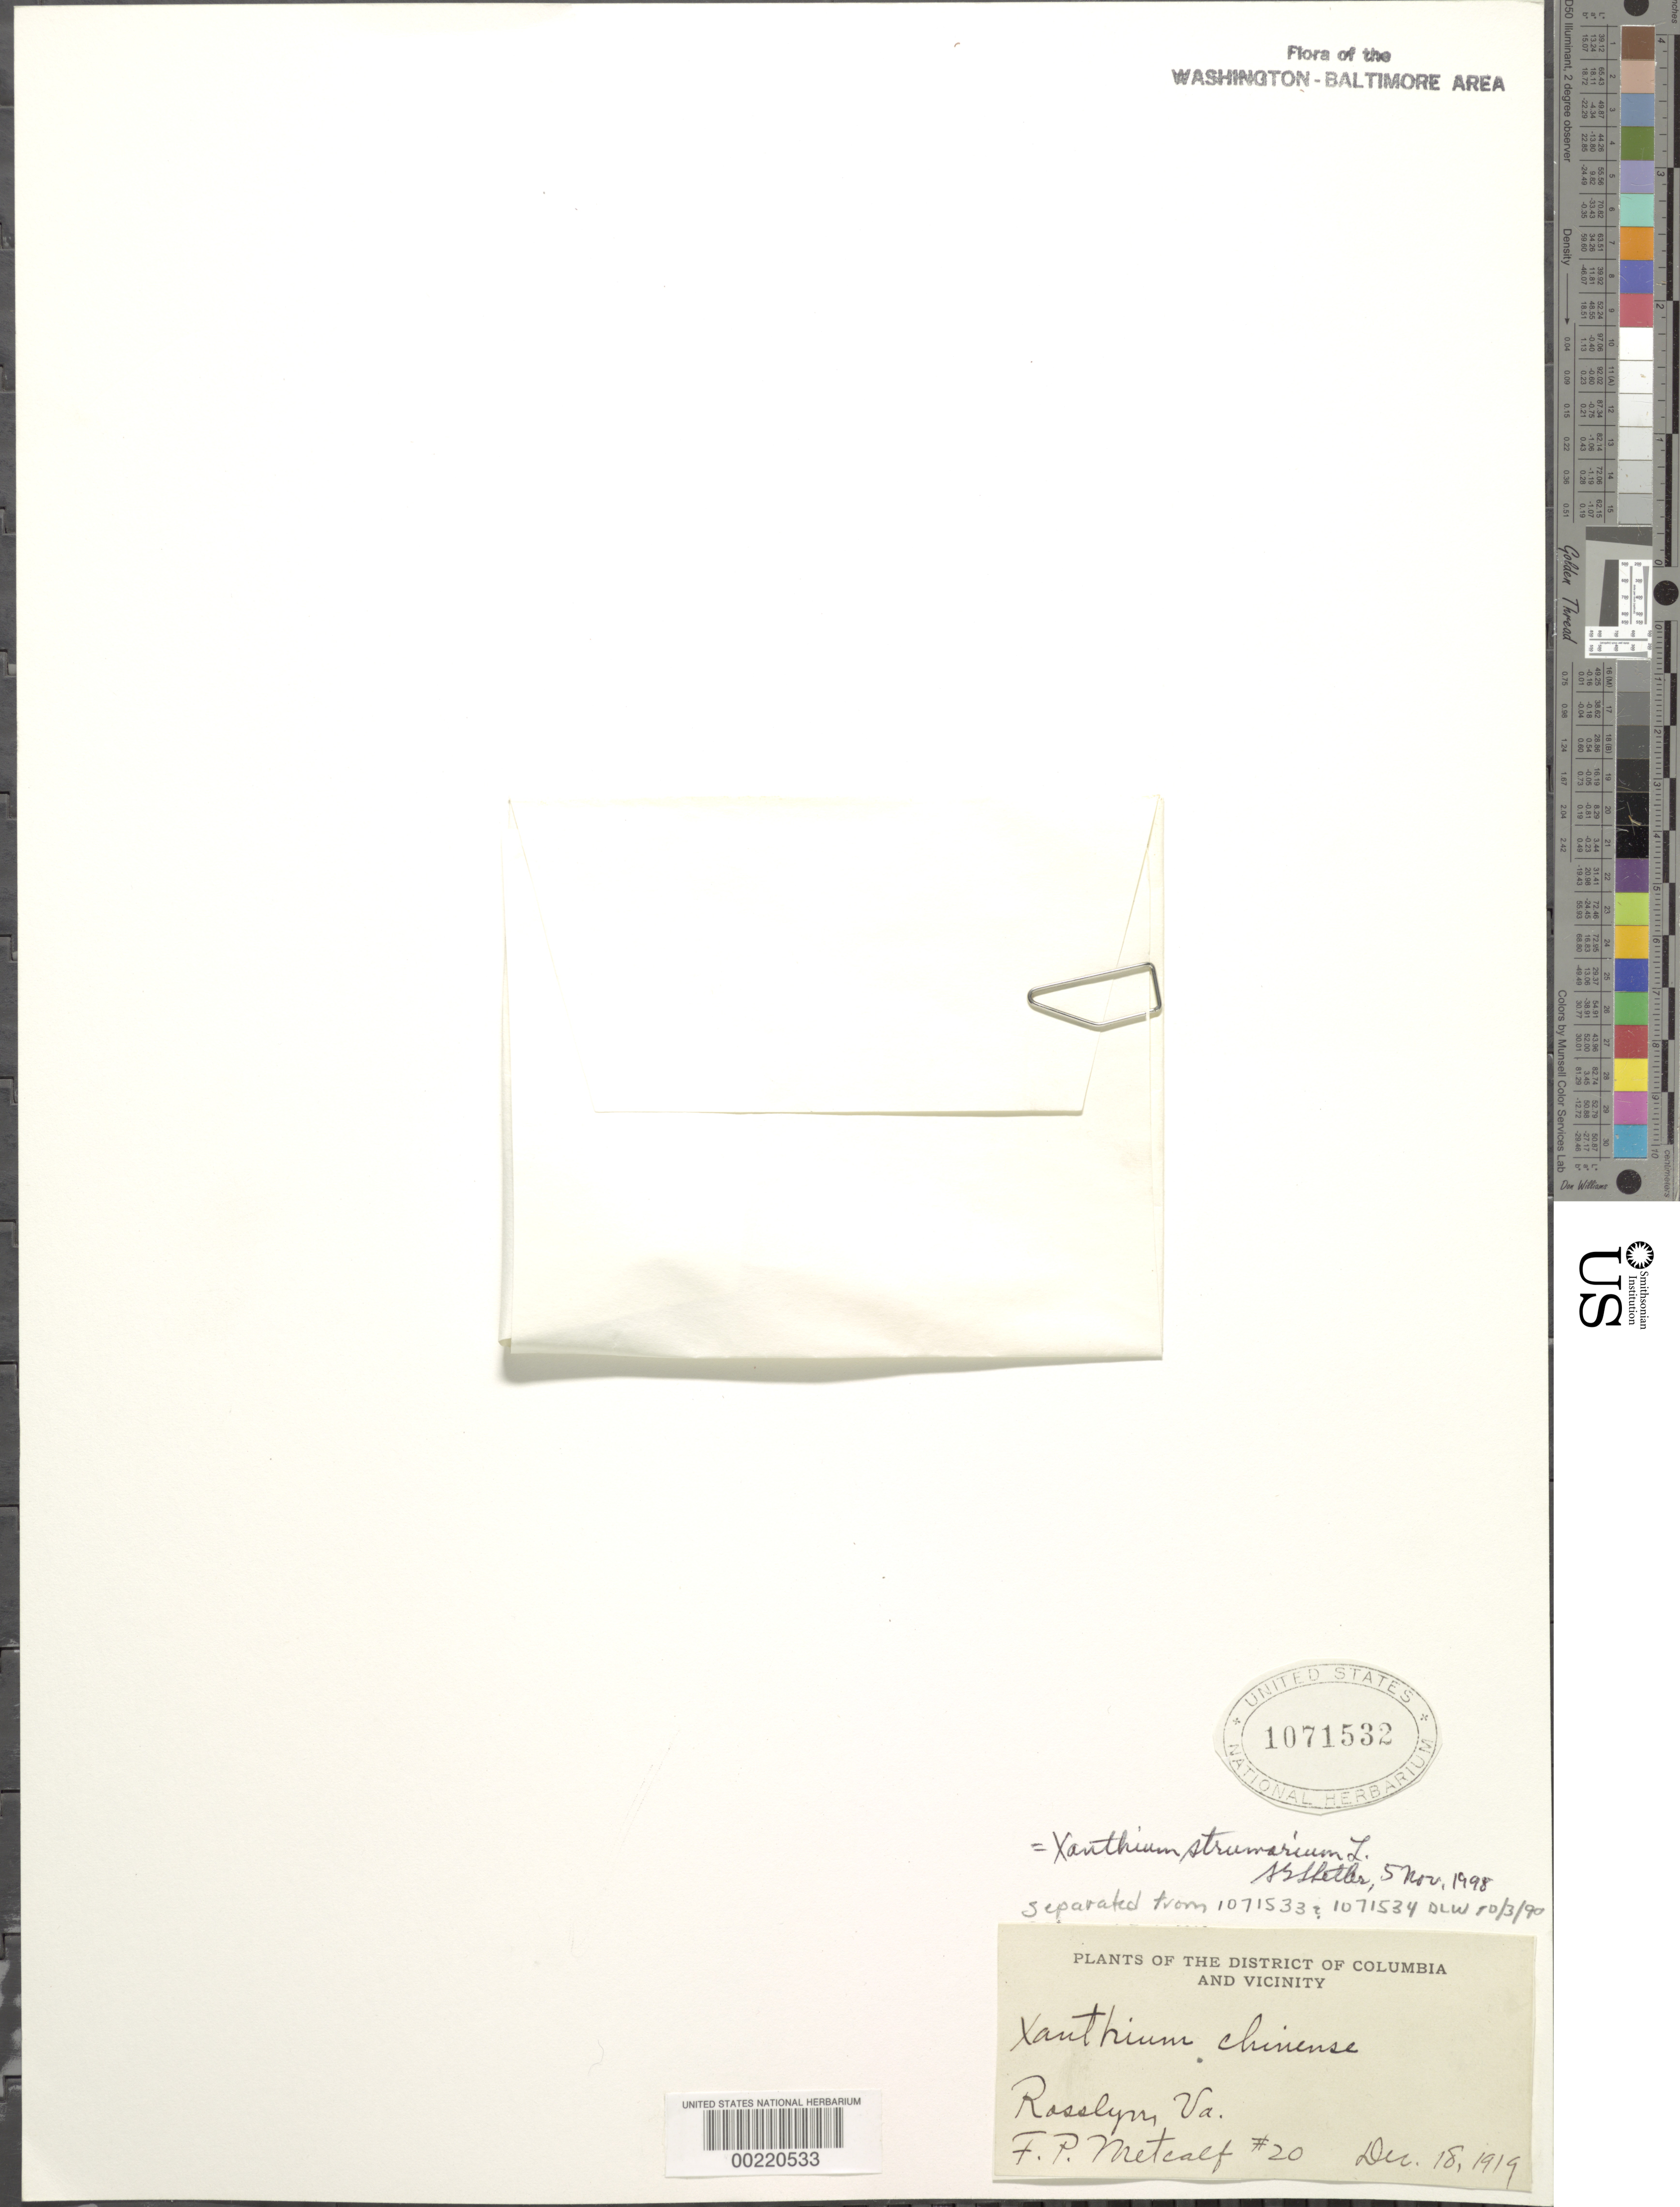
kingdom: Plantae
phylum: Tracheophyta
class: Magnoliopsida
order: Asterales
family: Asteraceae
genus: Xanthium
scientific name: Xanthium strumarium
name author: L.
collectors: F. P. Metcalf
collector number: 20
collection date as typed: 18 Dec 1919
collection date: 1919-12-18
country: United States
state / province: Virginia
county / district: Arlington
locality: Rosslyn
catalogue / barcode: US 1071532